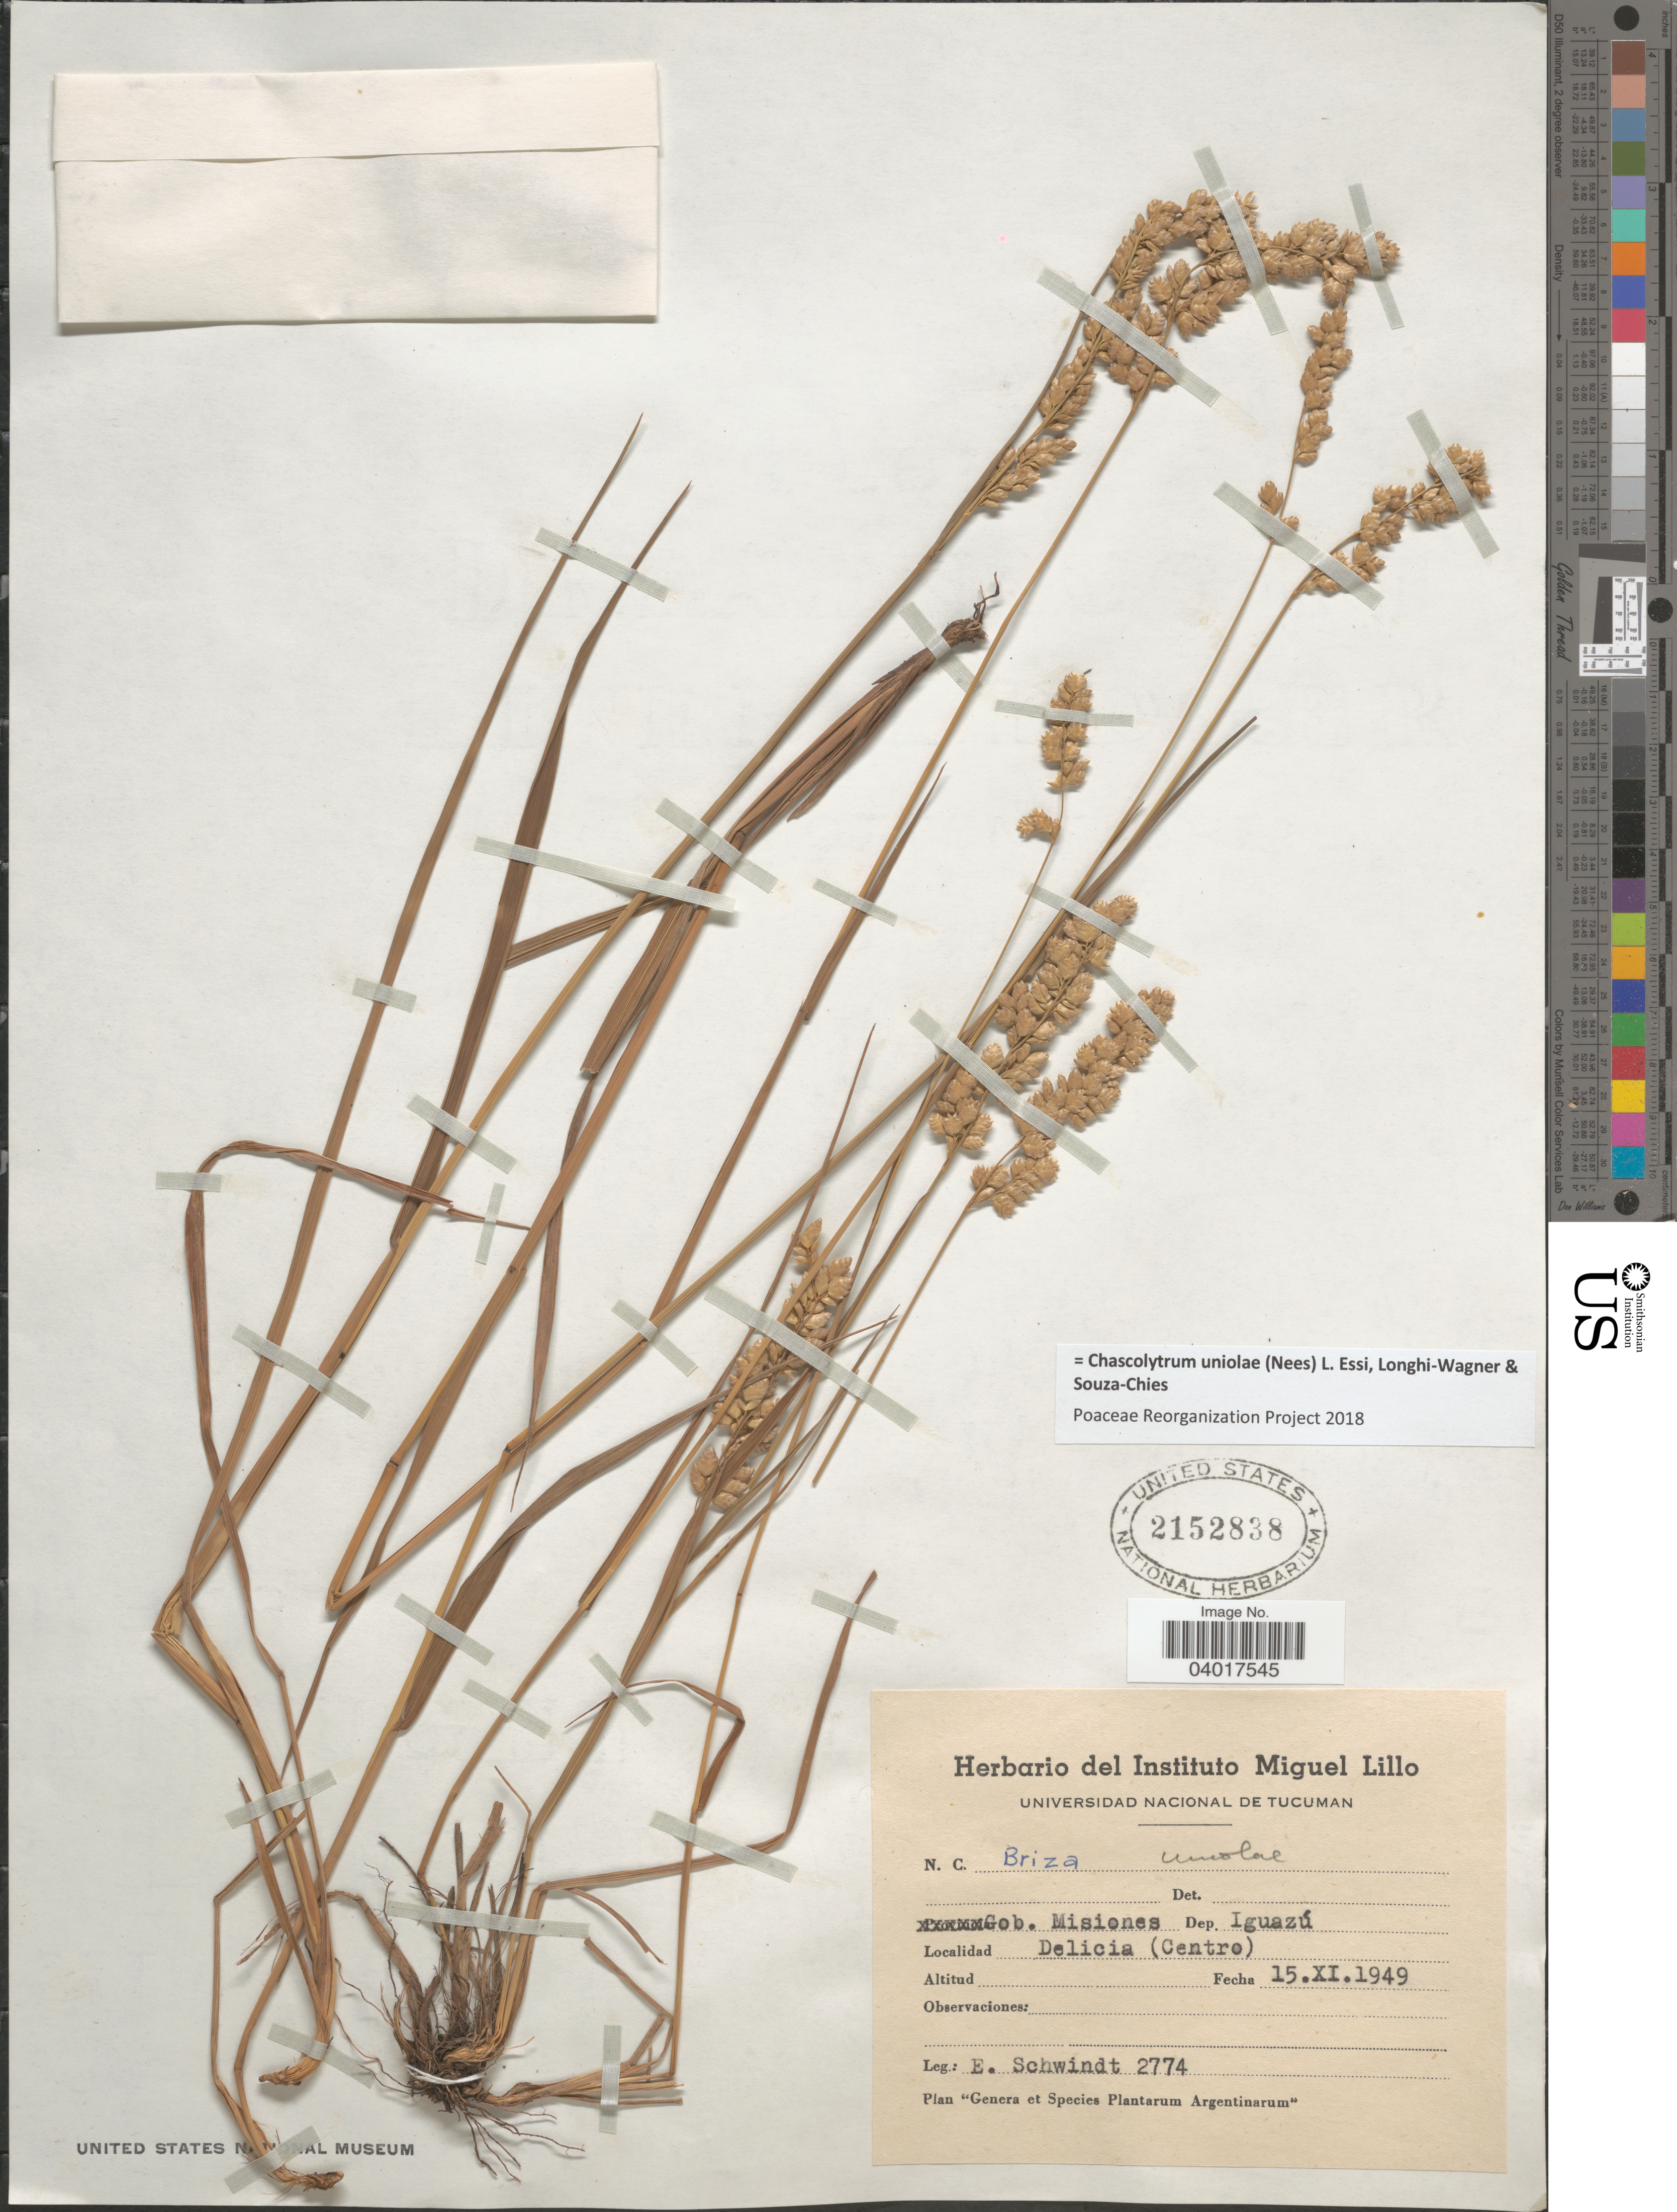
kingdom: Plantae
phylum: Tracheophyta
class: Liliopsida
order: Poales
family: Poaceae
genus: Chascolytrum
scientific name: Chascolytrum uniolae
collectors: E. Schwindt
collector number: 2774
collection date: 1949-11-15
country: Argentina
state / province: Misiones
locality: Gob. Misiones. Dep. Iguazú. Delicia (Centro).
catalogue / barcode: US 2152838